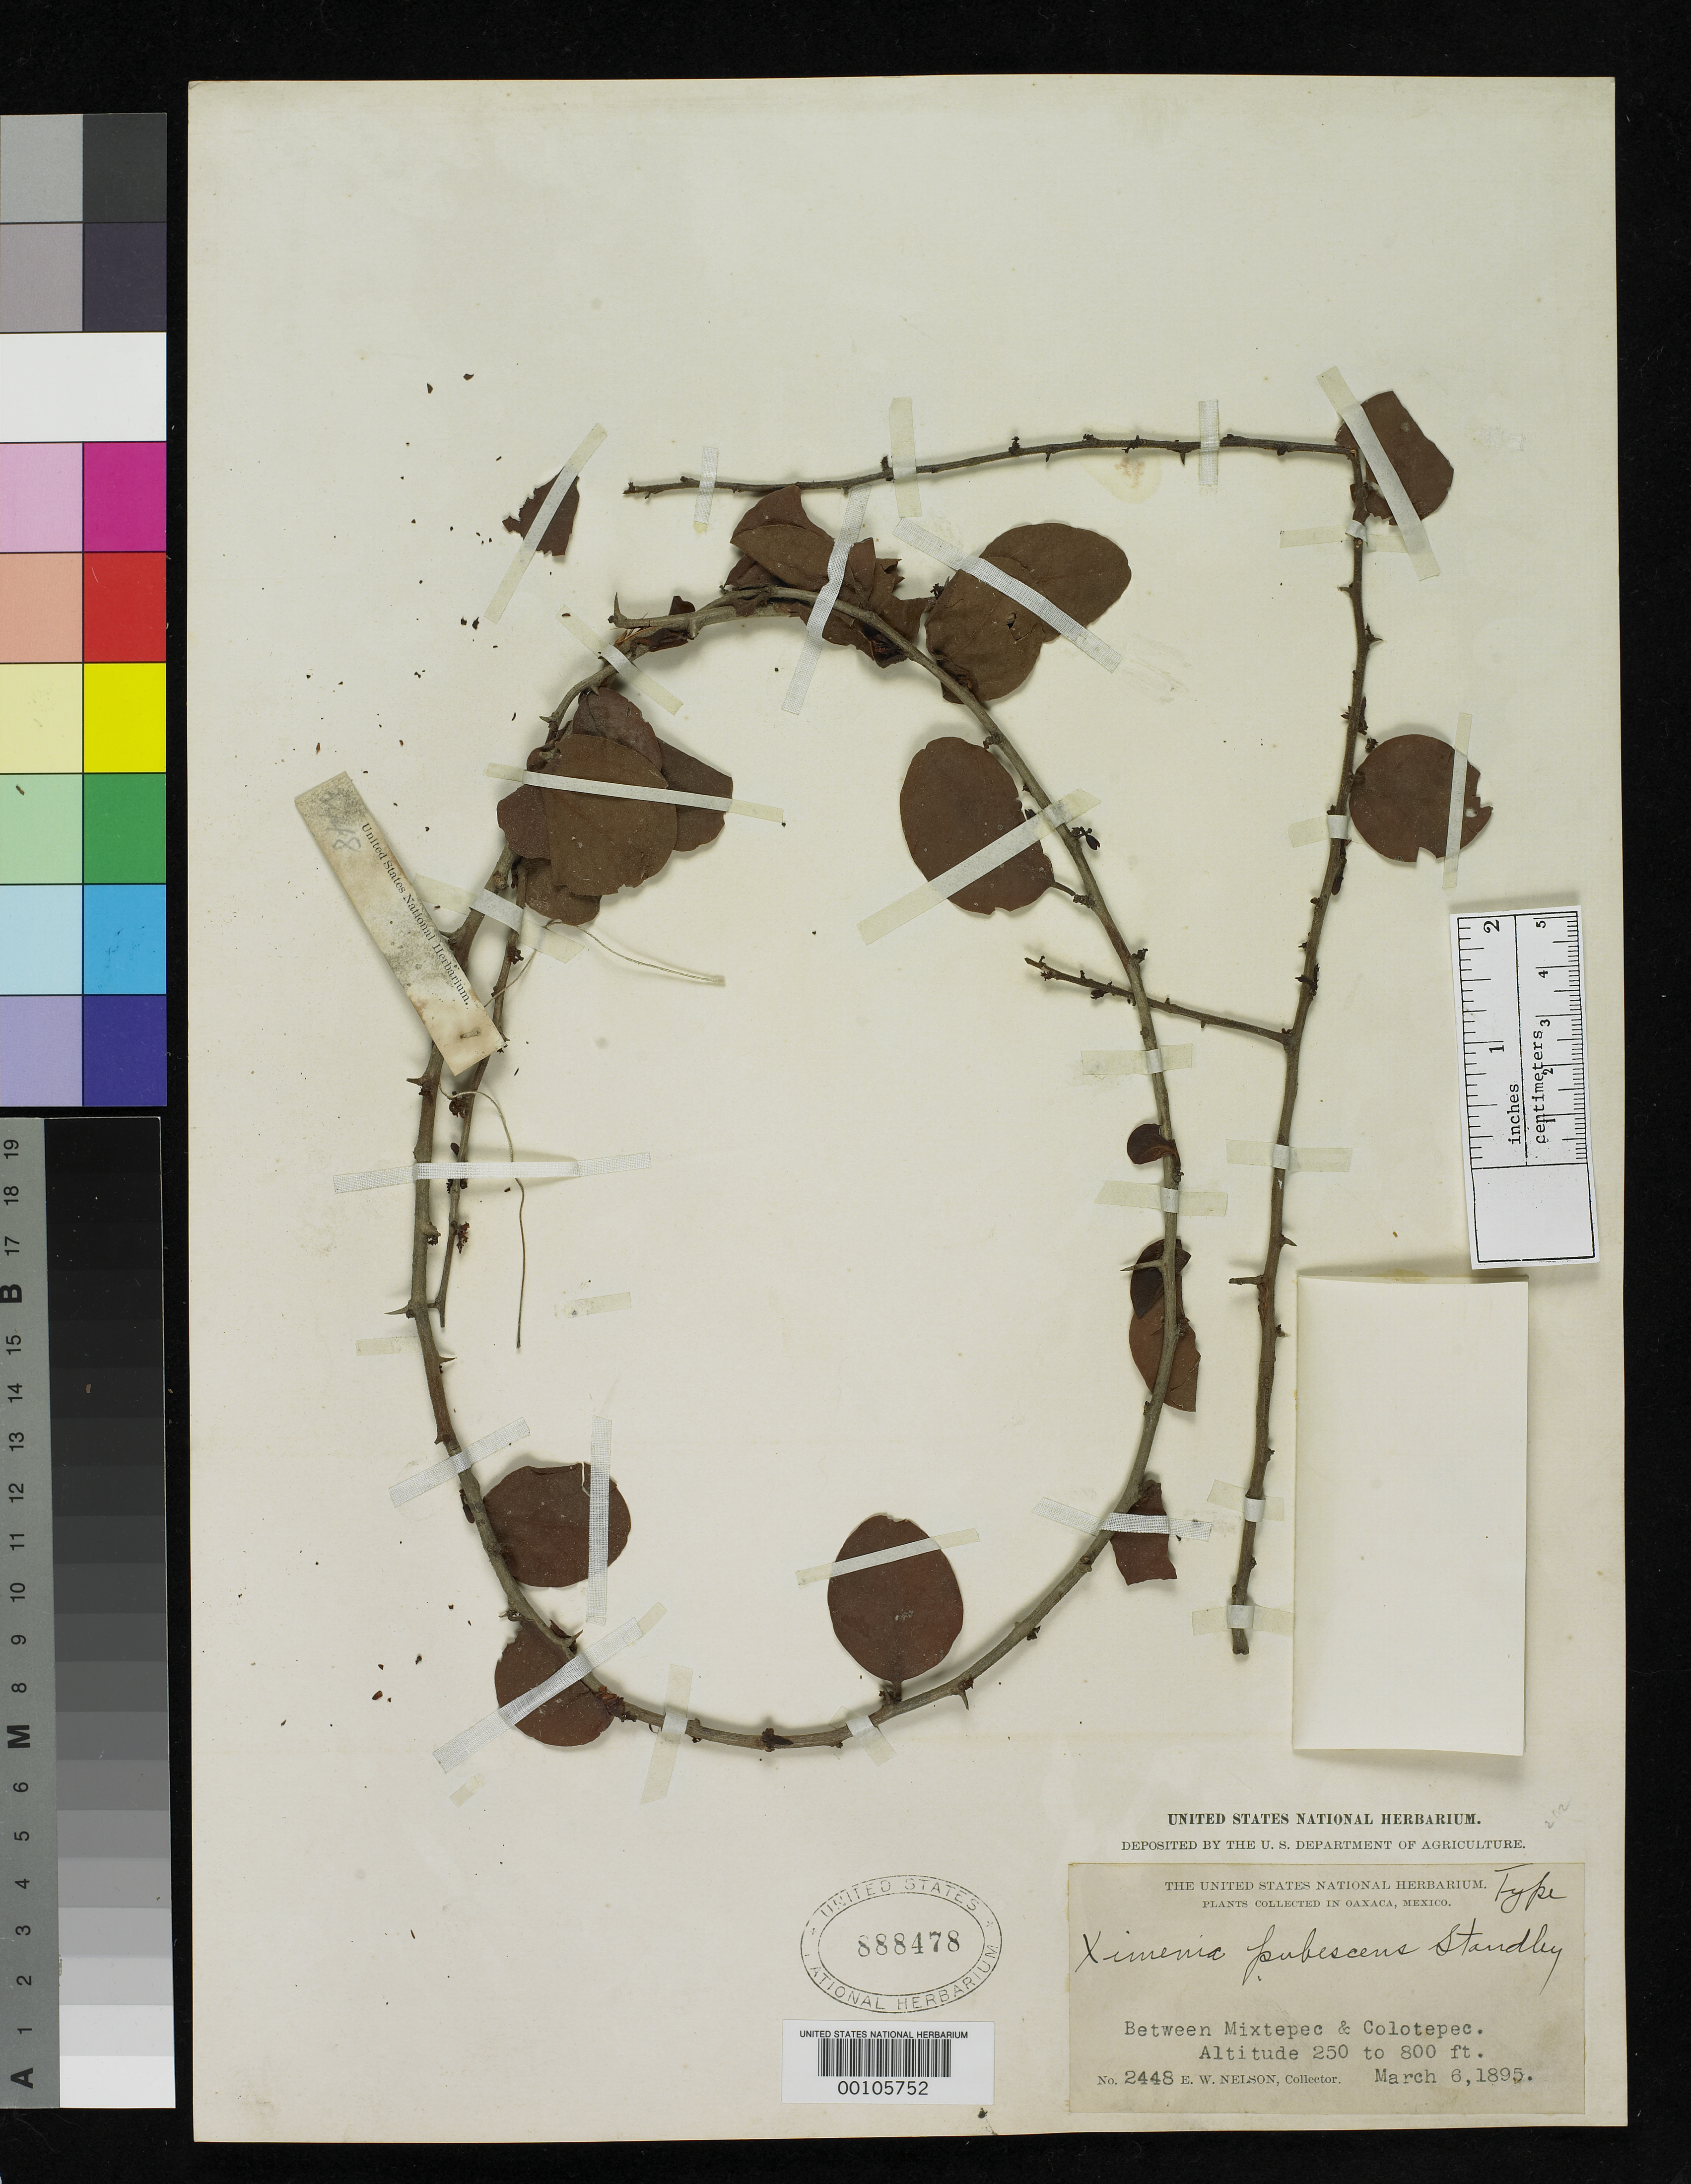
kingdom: Plantae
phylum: Tracheophyta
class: Magnoliopsida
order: Santalales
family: Ximeniaceae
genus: Ximenia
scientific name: Ximenia pubescens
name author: Standl.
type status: Holotype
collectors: E. W. Nelson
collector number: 2448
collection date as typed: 06 Mar 1895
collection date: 1895-03-06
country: Mexico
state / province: Oaxaca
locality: Between Mixtepec and Colotepec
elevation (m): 75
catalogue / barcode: US 888478